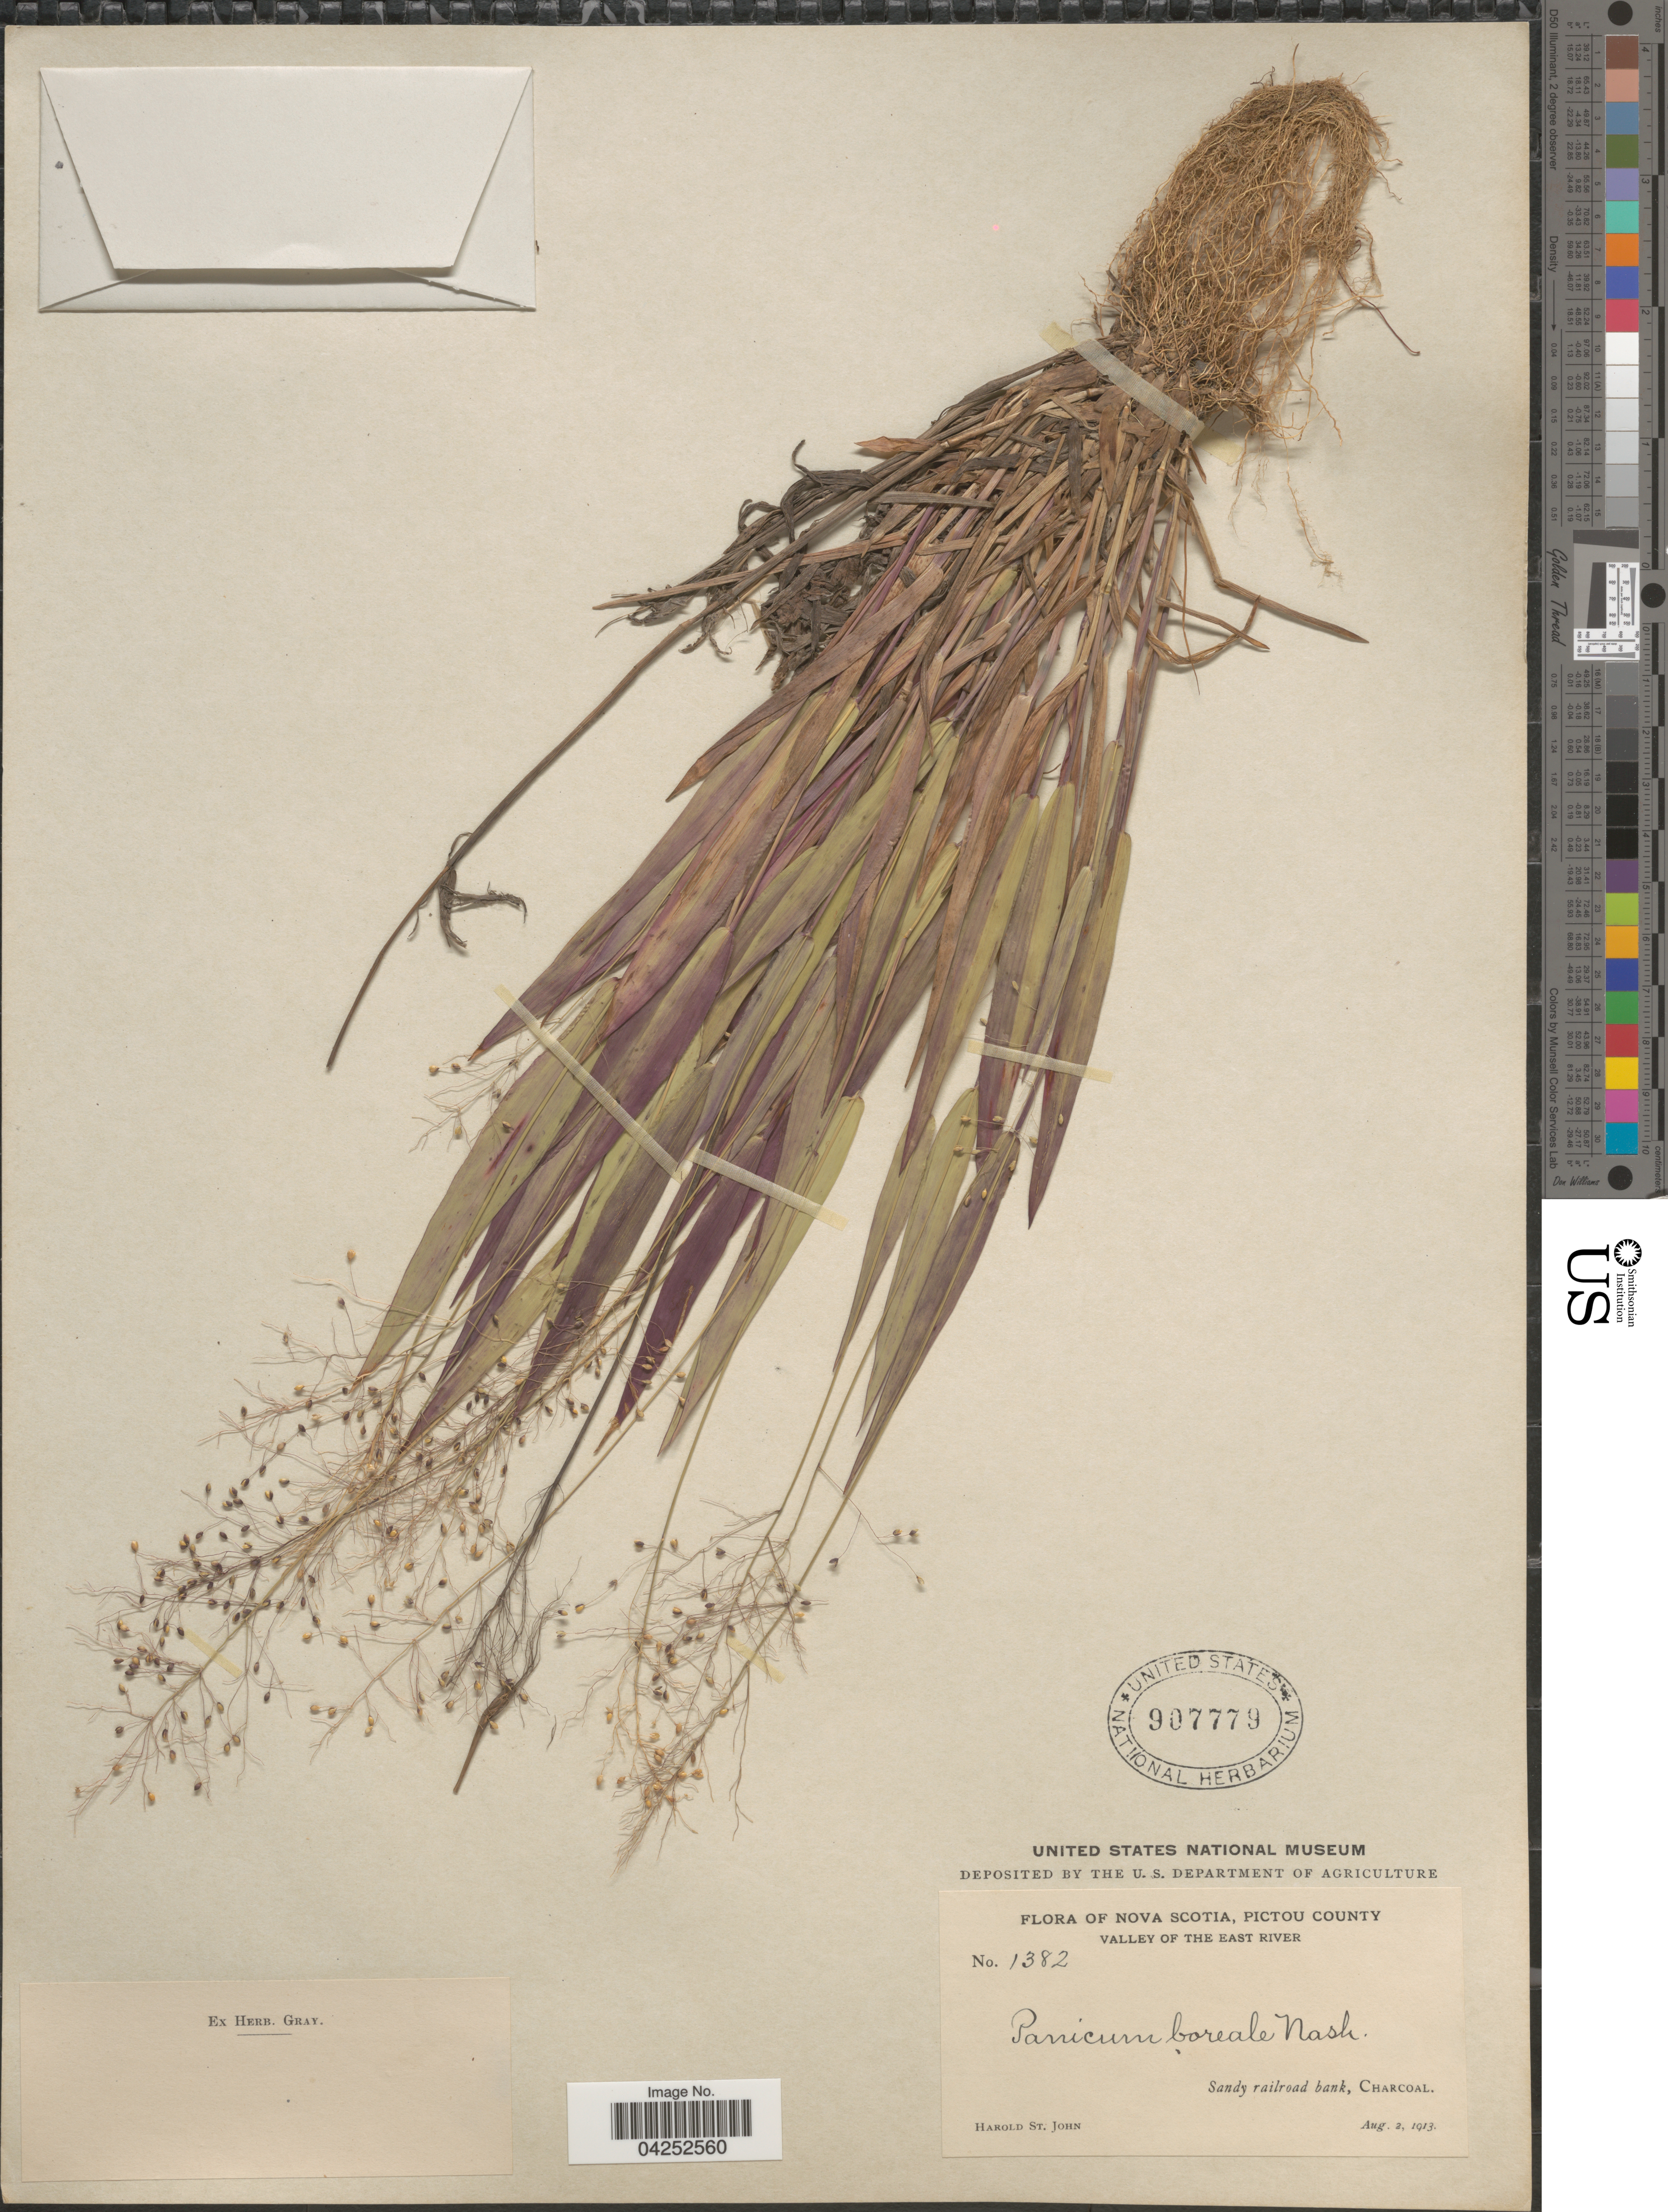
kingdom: Plantae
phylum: Tracheophyta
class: Liliopsida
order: Poales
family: Poaceae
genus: Dichanthelium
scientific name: Dichanthelium boreale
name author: (Nash) Freckmann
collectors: H. St. John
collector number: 1382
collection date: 1913-08-02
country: Canada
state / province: Nova Scotia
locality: Pictou County. Valley of the East River. Sandy railroad bank, Charcoal.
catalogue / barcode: US 907779